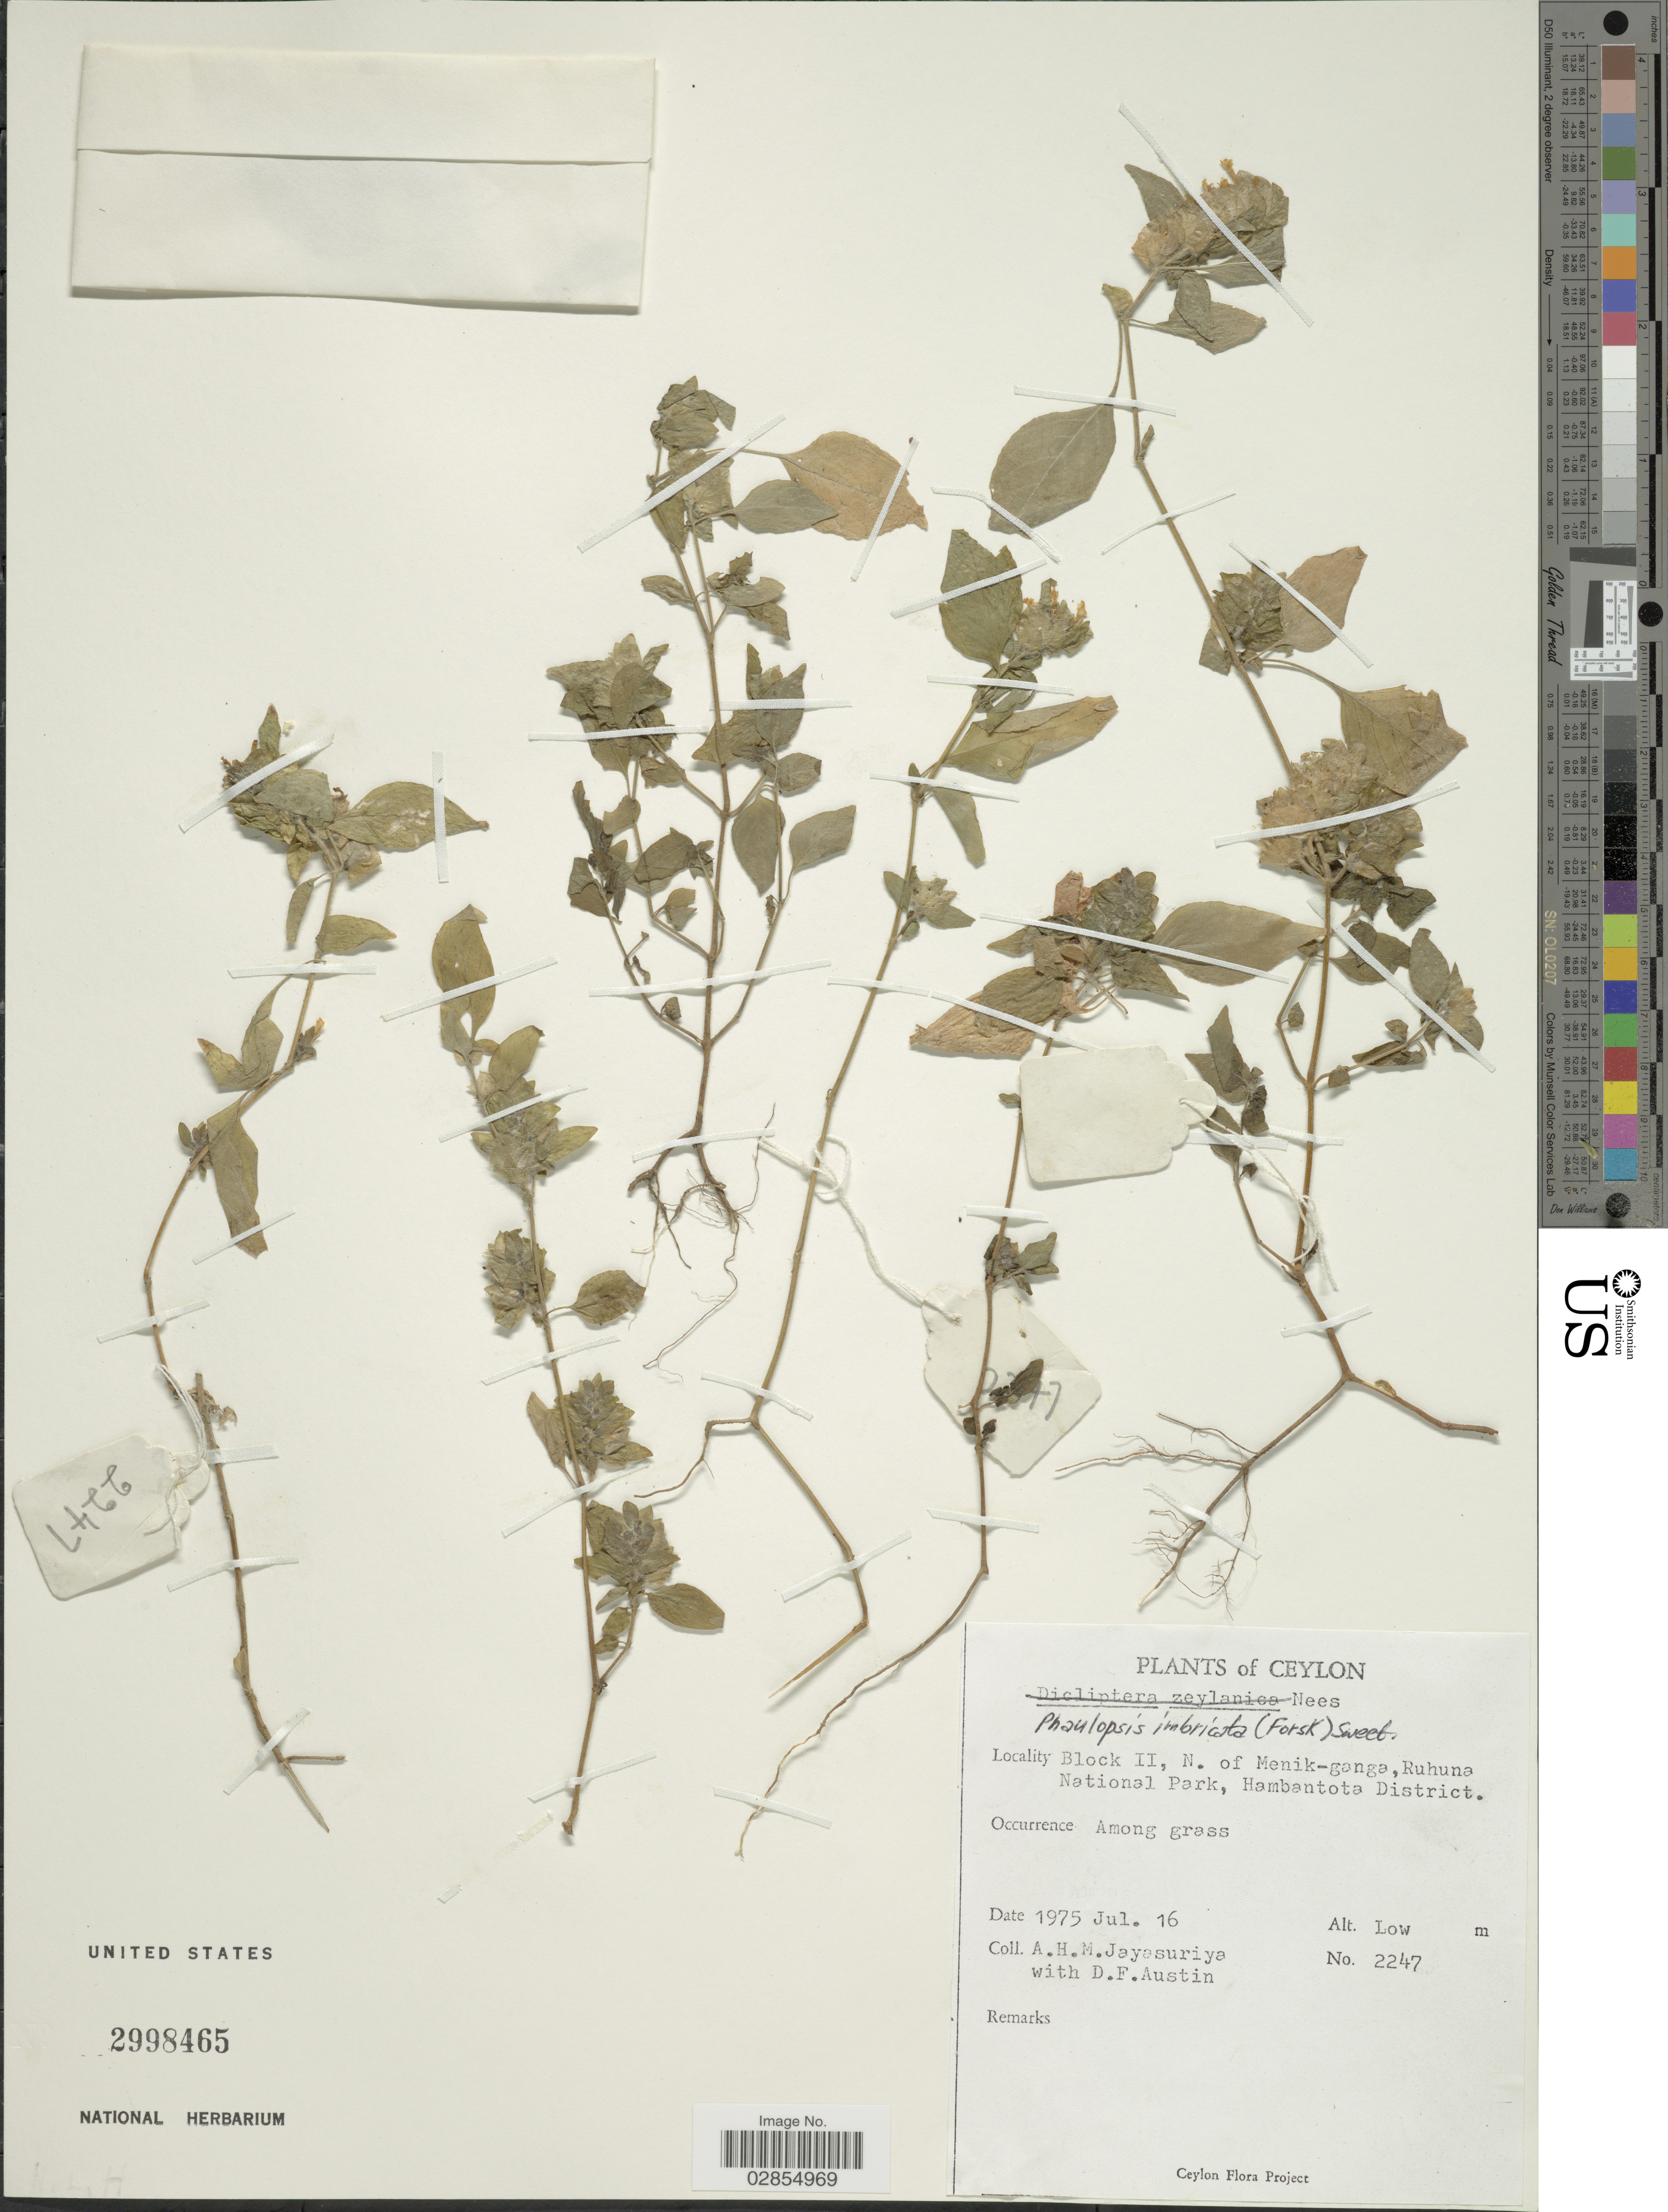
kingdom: Plantae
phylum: Tracheophyta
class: Magnoliopsida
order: Lamiales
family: Acanthaceae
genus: Phaulopsis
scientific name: Phaulopsis dorsiflora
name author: (Retz.) Santapau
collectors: A. H. Jayasuriya & D. Austin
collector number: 2247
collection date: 1975-07-16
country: Sri Lanka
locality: Ceylon, Block II, N. of Menik-ganga, Ruhuna National Park, Hambanota District.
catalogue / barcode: US 2998465